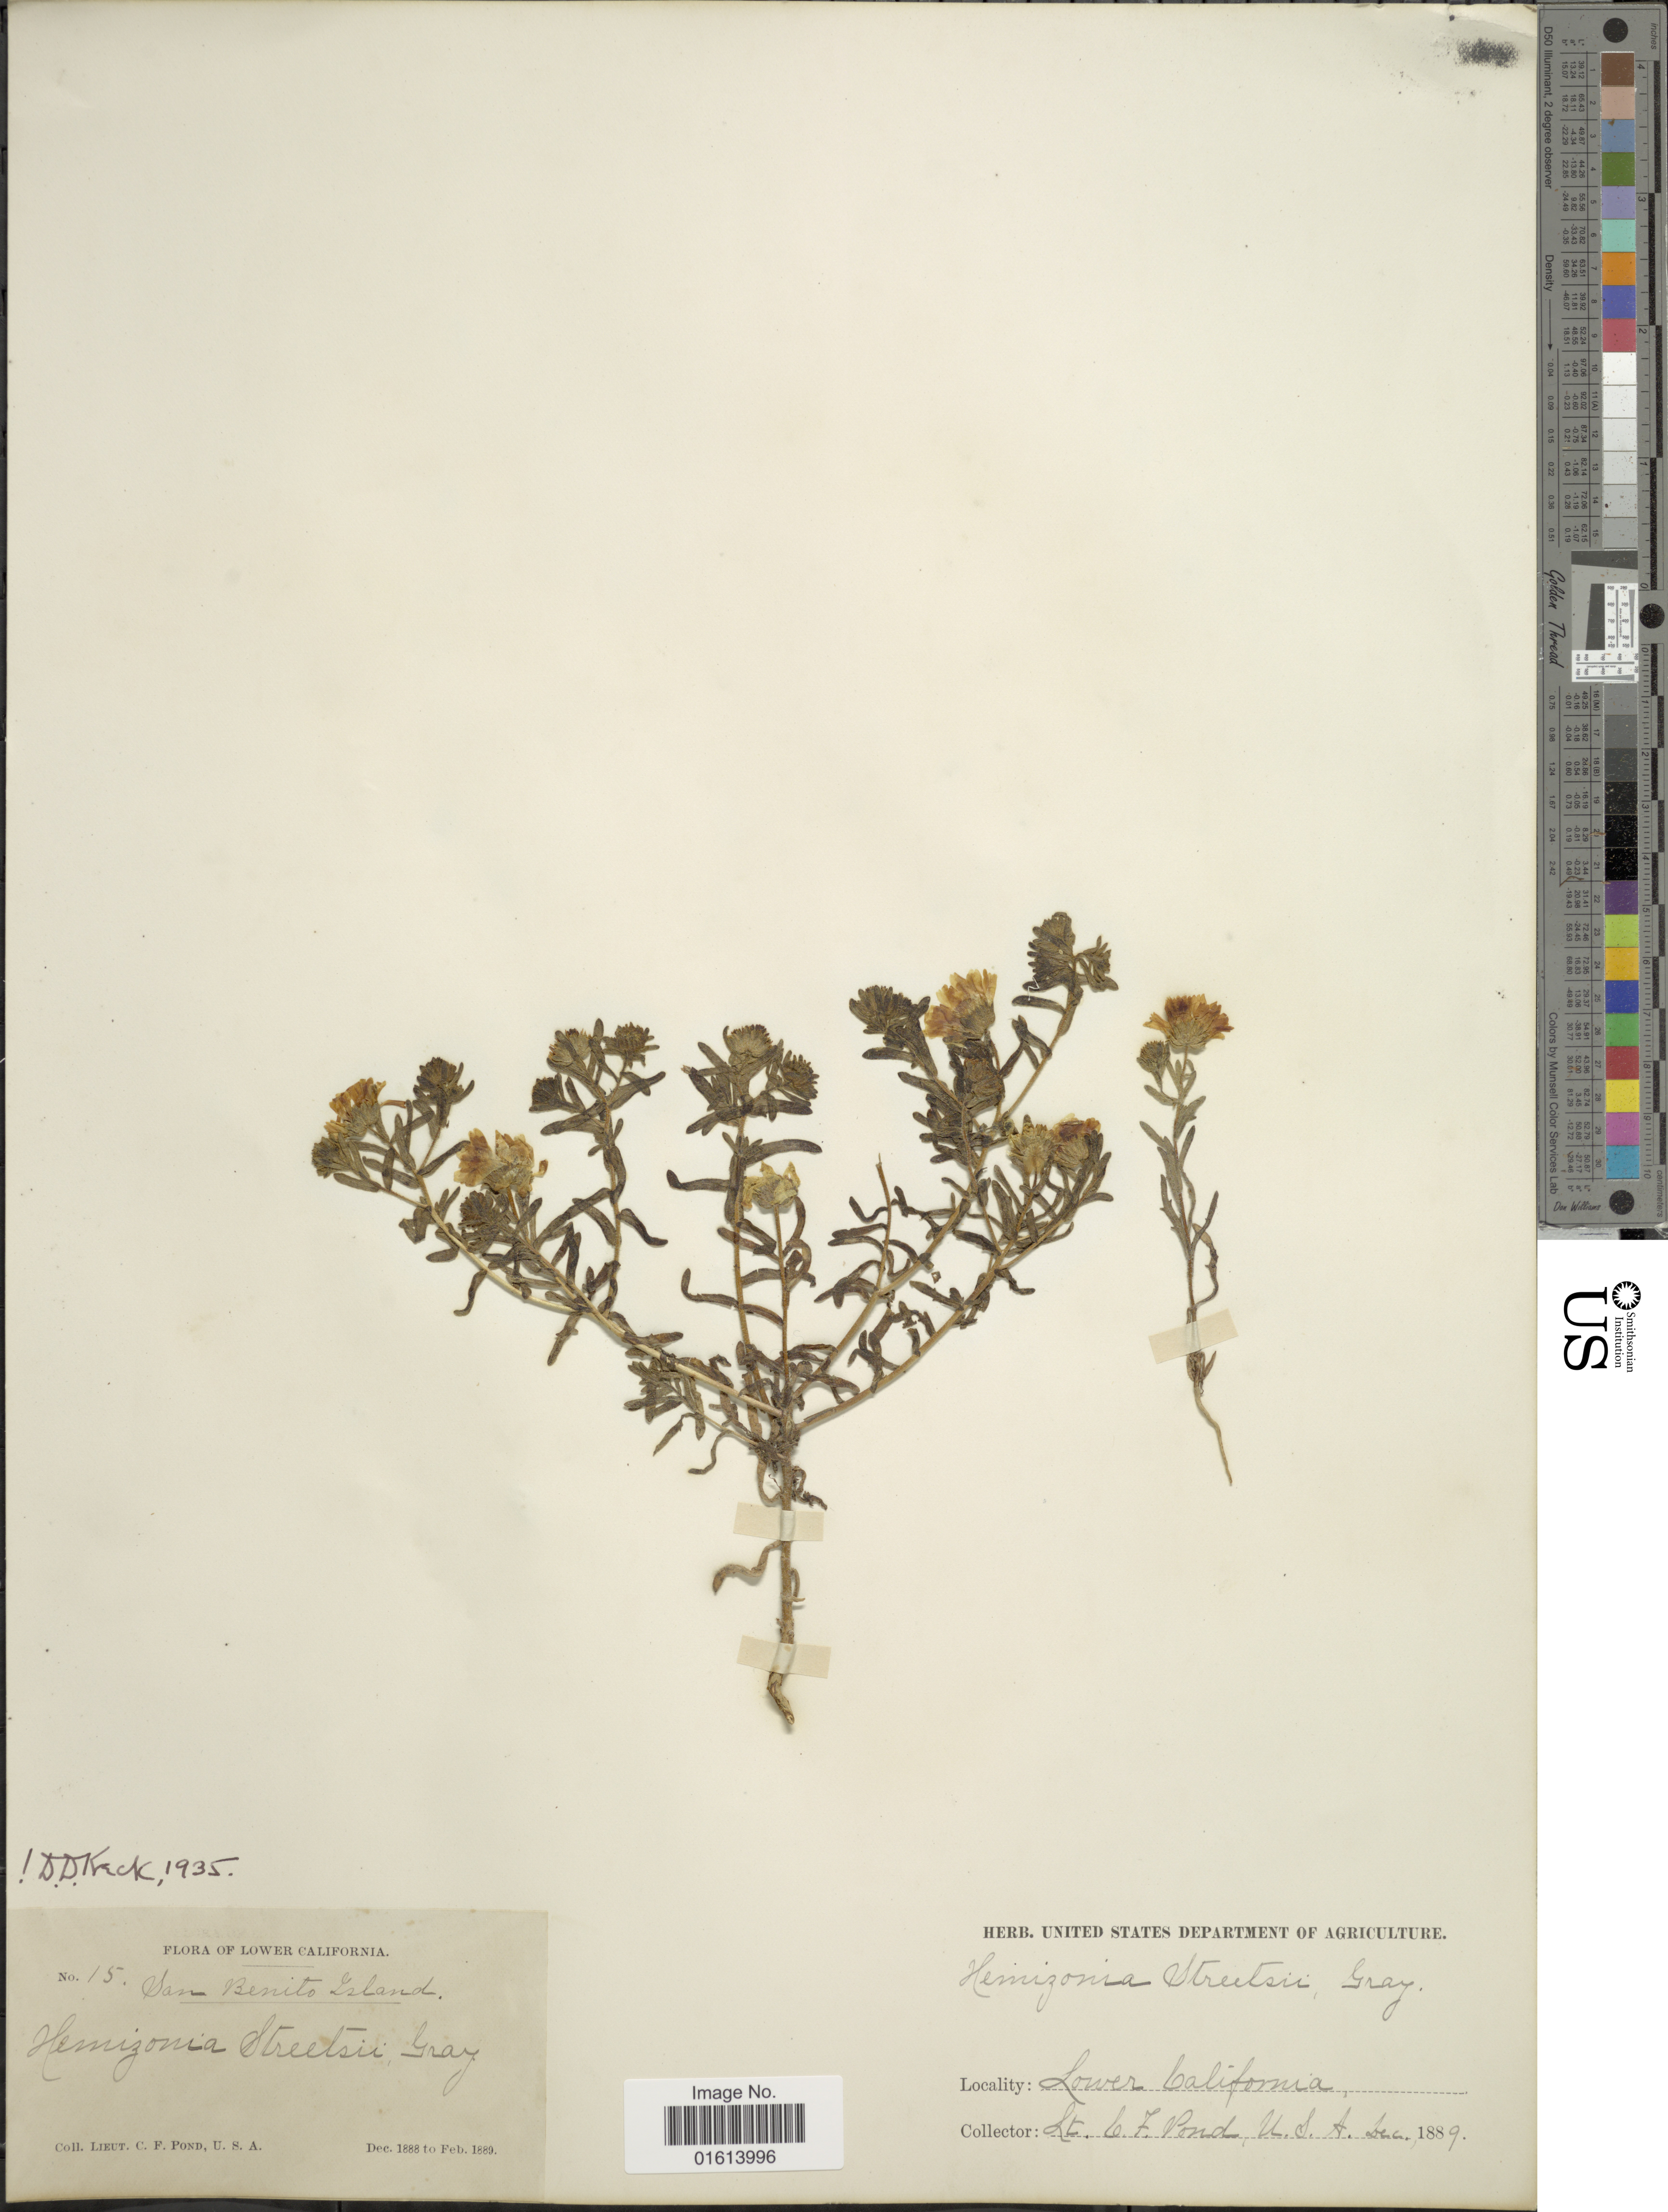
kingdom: Plantae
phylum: Tracheophyta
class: Magnoliopsida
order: Asterales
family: Asteraceae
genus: Deinandra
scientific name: Deinandra streetsii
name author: (A. Gray) B.G. Baldwin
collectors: C. Pond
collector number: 15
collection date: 1888-12/1889-02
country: Mexico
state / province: Baja California Norte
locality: San Benito Island, Lower California